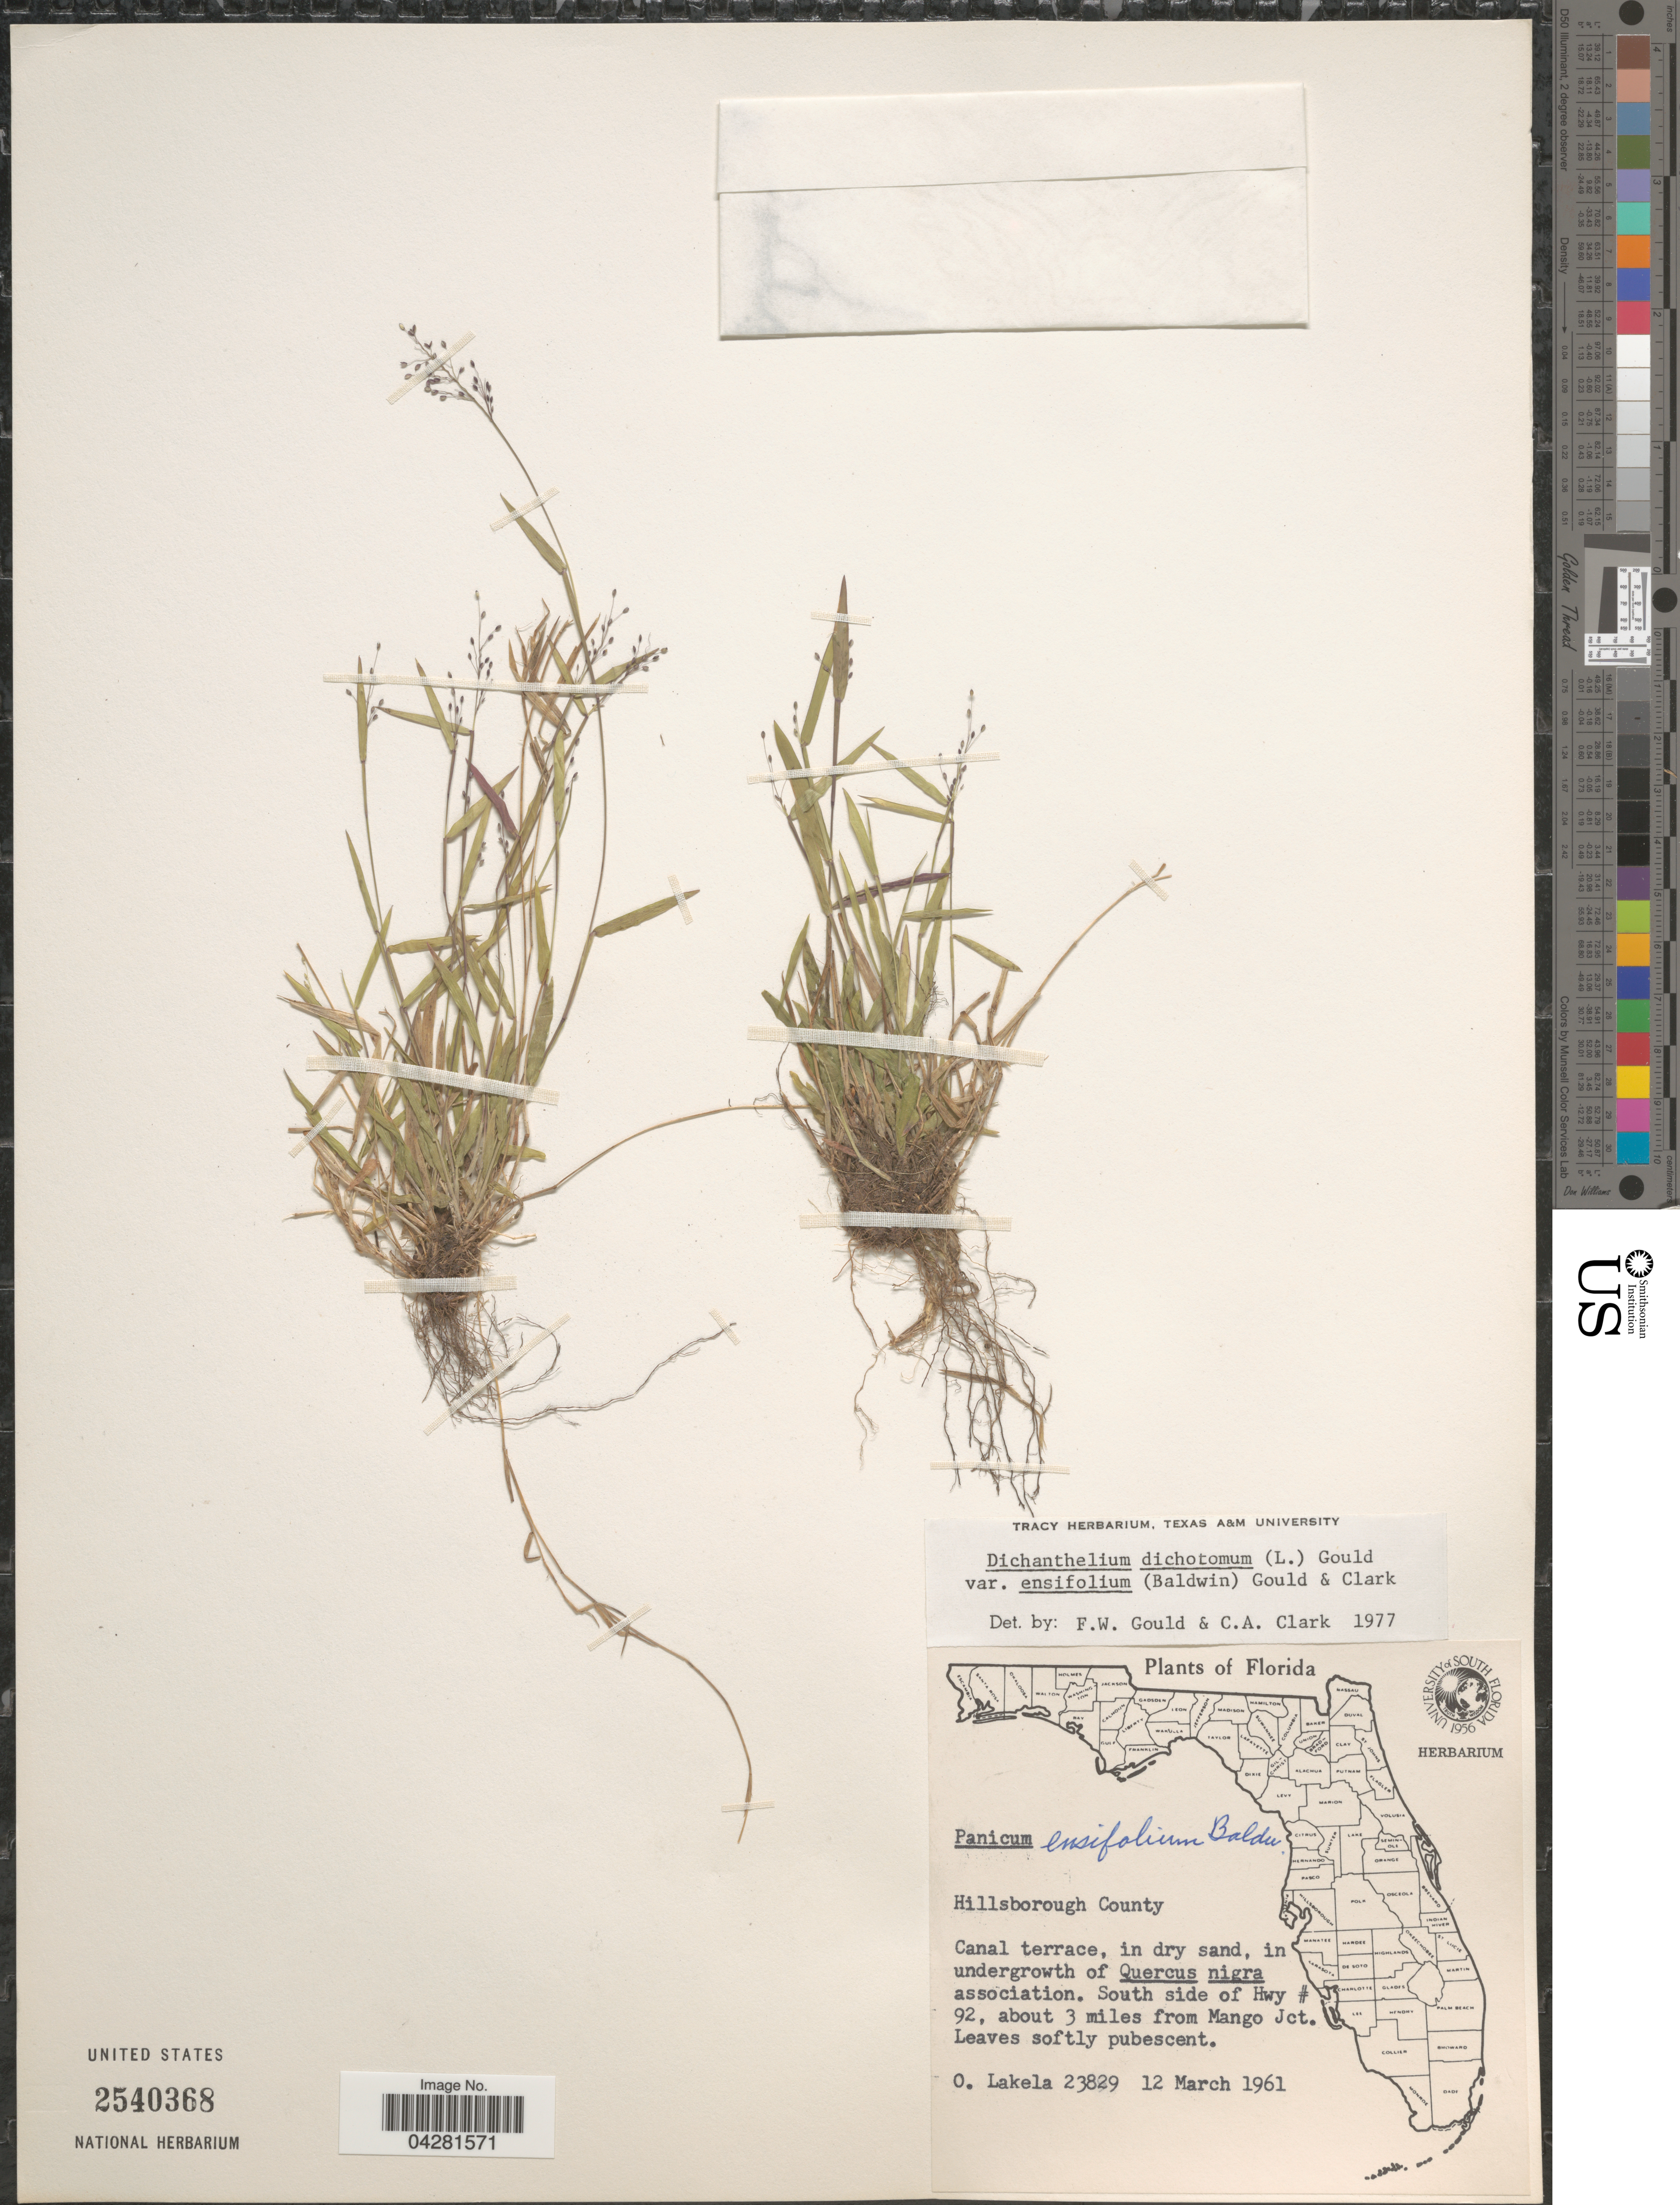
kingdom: Plantae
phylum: Tracheophyta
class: Liliopsida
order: Poales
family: Poaceae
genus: Dichanthelium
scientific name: Dichanthelium ensifolium var. ensifolium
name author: (Baldwin ex Elliot) Gould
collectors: O. Lakela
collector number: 23829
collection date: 1961-03-12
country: United States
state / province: Florida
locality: Hillsborough County. Canal terrace. South side of Hwy #92, about 3 miles from Mango Jct.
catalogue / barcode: US 2540368